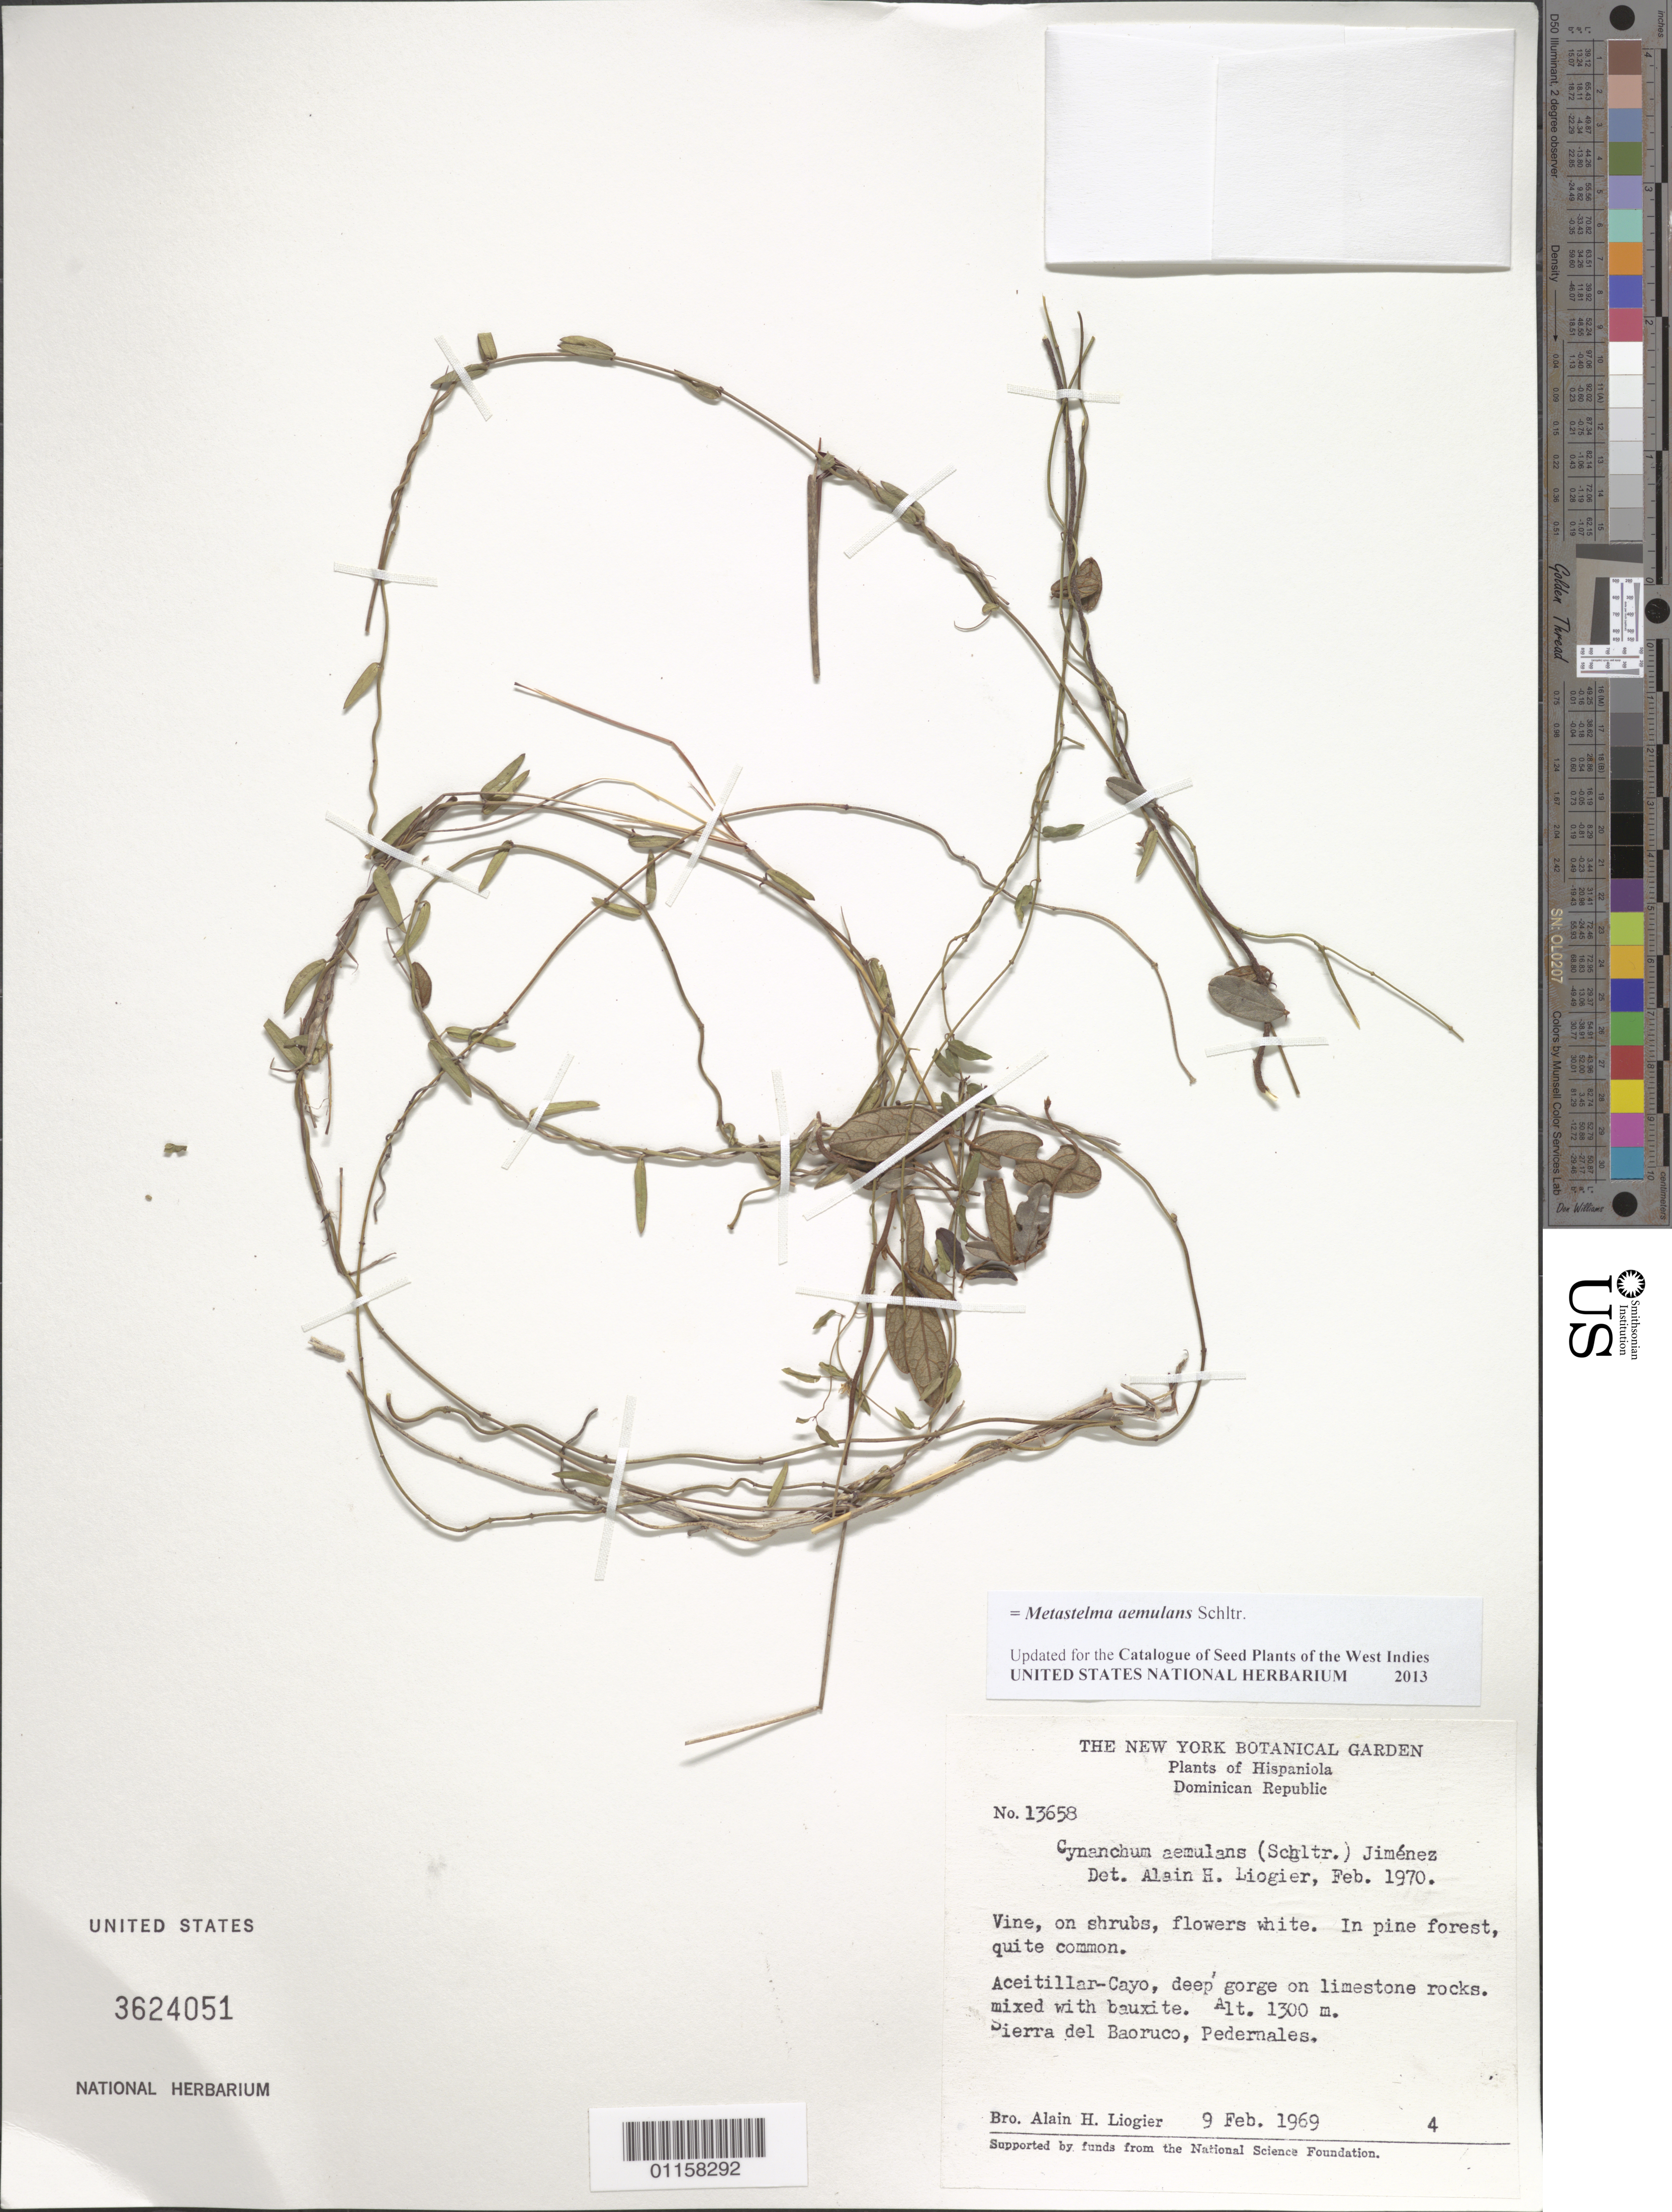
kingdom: Plantae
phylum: Tracheophyta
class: Magnoliopsida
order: Gentianales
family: Apocynaceae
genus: Metastelma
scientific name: Metastelma aemulans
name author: Schltr.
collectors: A. H. Liogier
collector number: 13658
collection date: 1969-02-09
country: Dominican Republic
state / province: Pedernales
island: Hispaniola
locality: Sierra del Baoruco, Aceitillar-Cayo.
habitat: Deep gorge on limestone rocks, mixed with bauxite. In pine forest, quite common.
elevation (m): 1300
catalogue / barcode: US 3624051